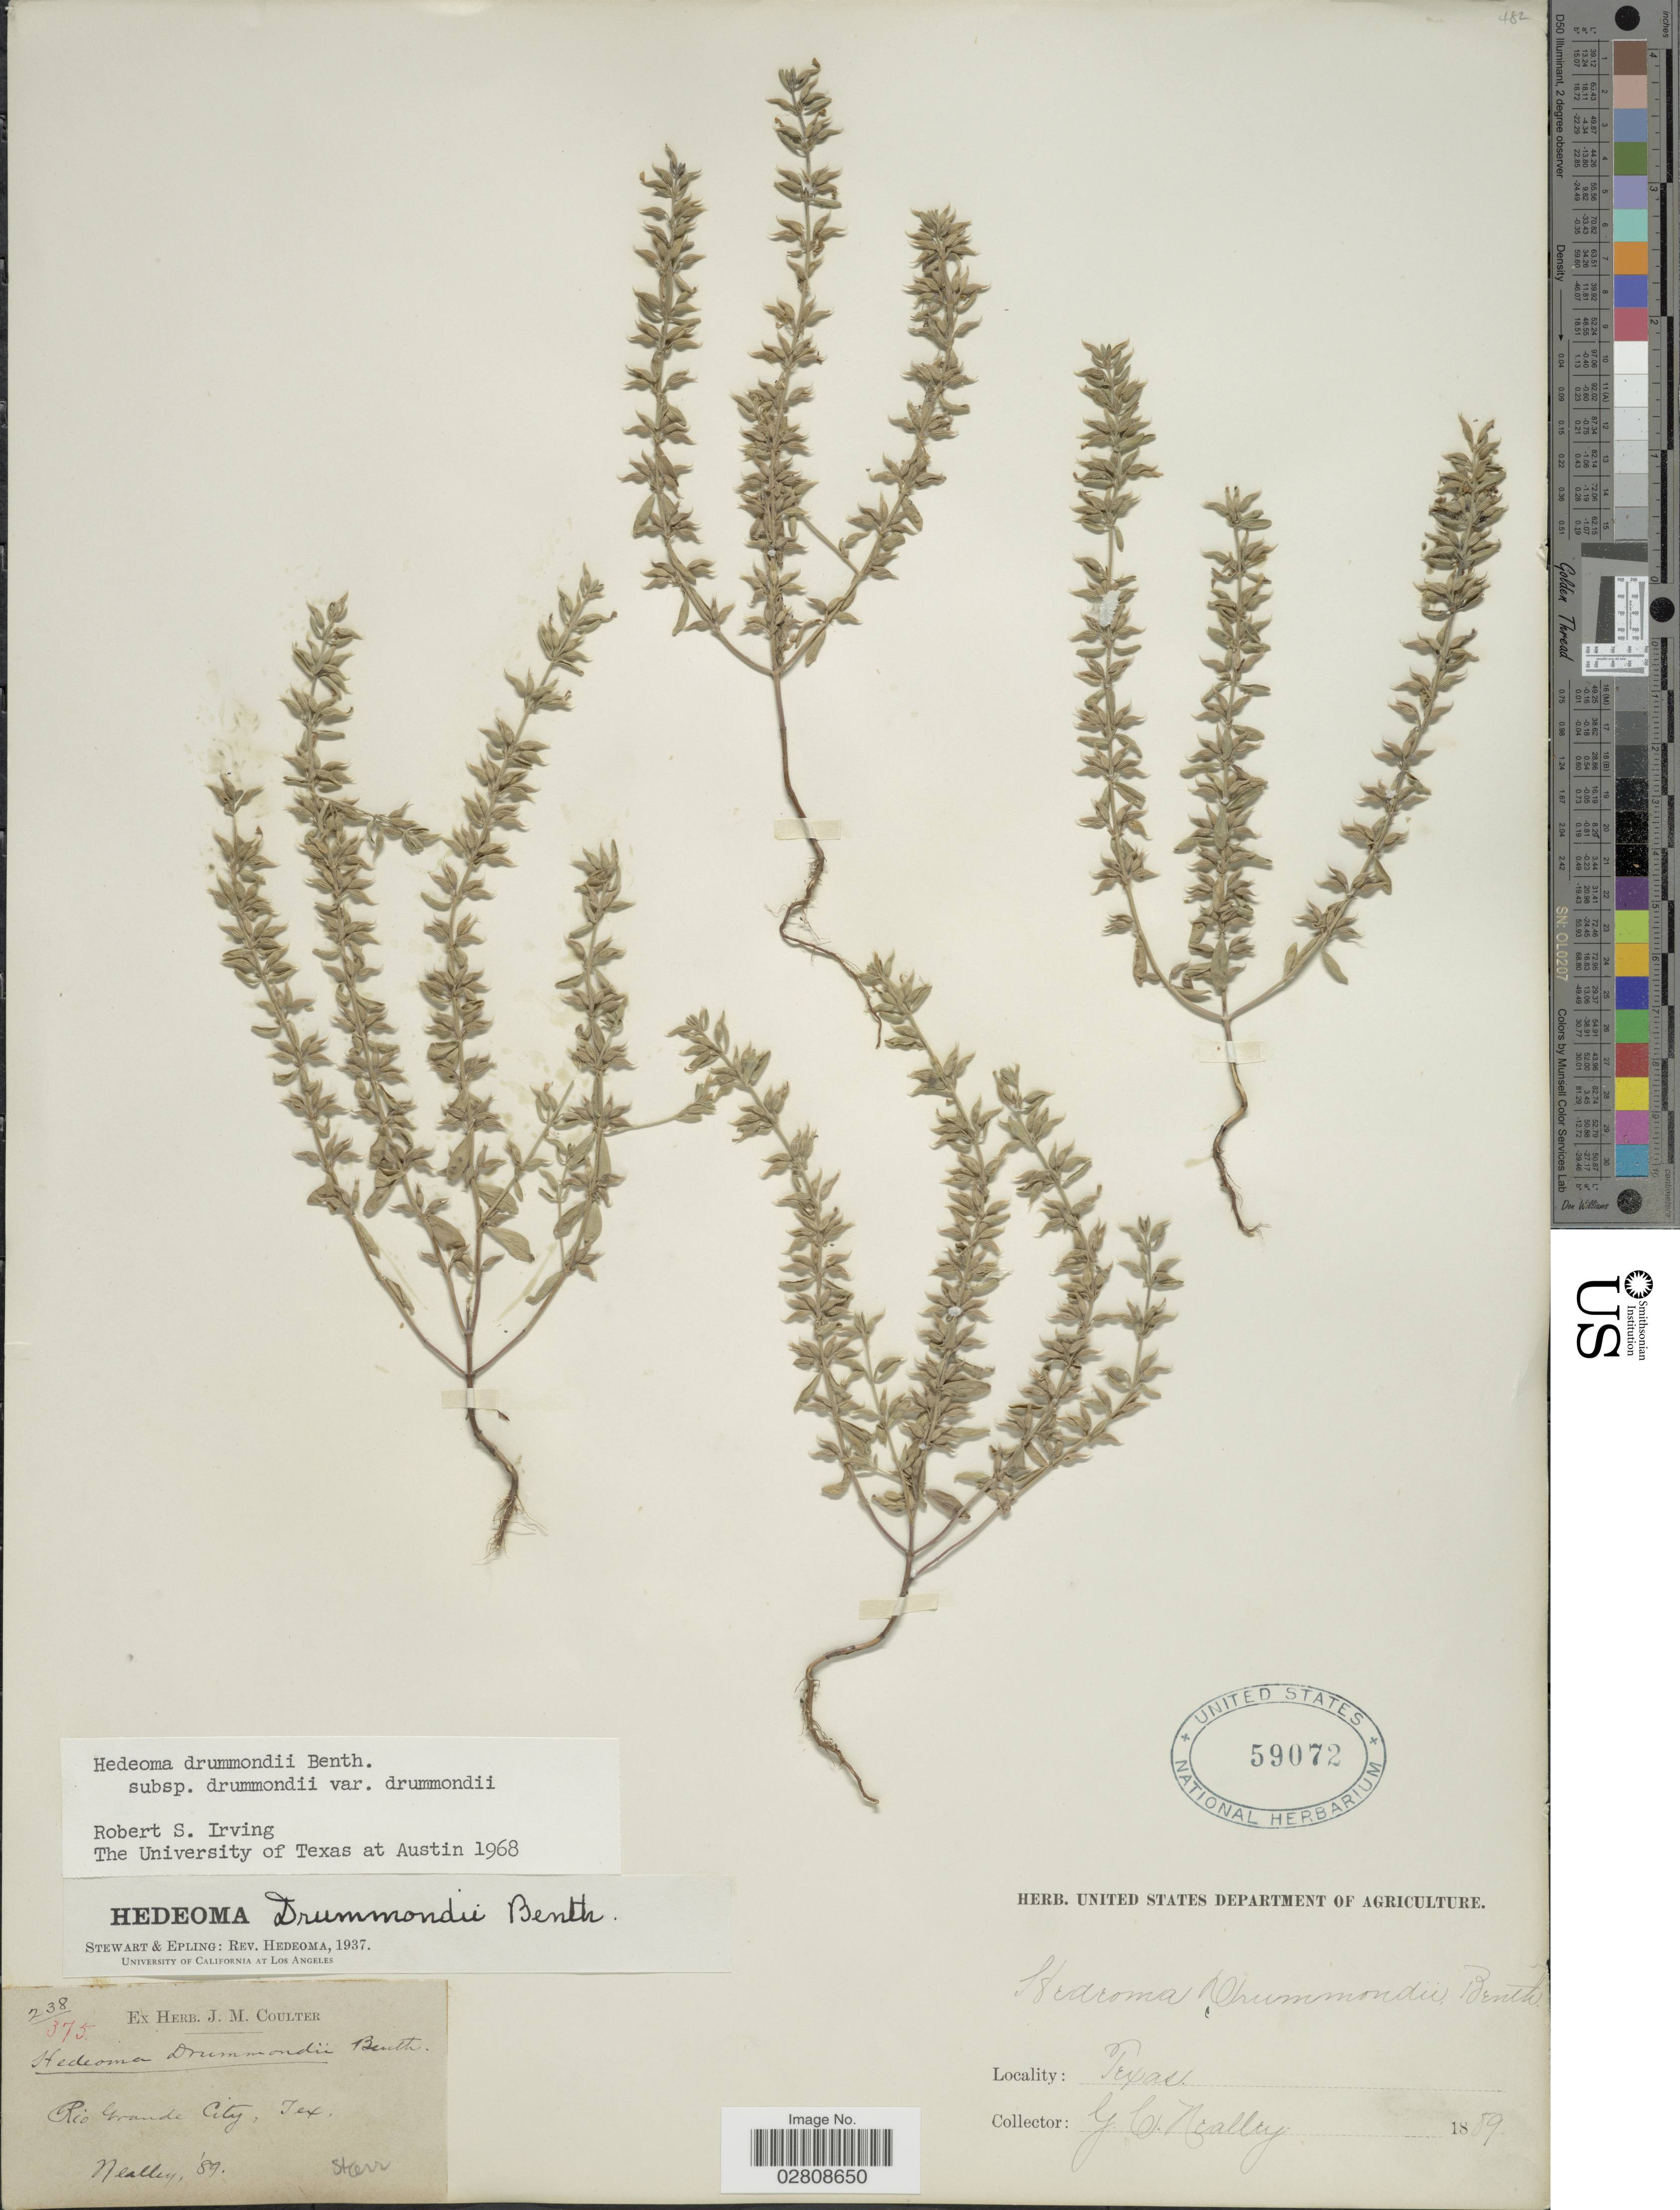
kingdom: Plantae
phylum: Tracheophyta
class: Magnoliopsida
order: Lamiales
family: Lamiaceae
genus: Hedeoma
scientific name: Hedeoma drummondii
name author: Benth.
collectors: G. C. Nealley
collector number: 238/375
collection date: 1889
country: United States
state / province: Texas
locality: Rio Grande City.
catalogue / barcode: US 59072